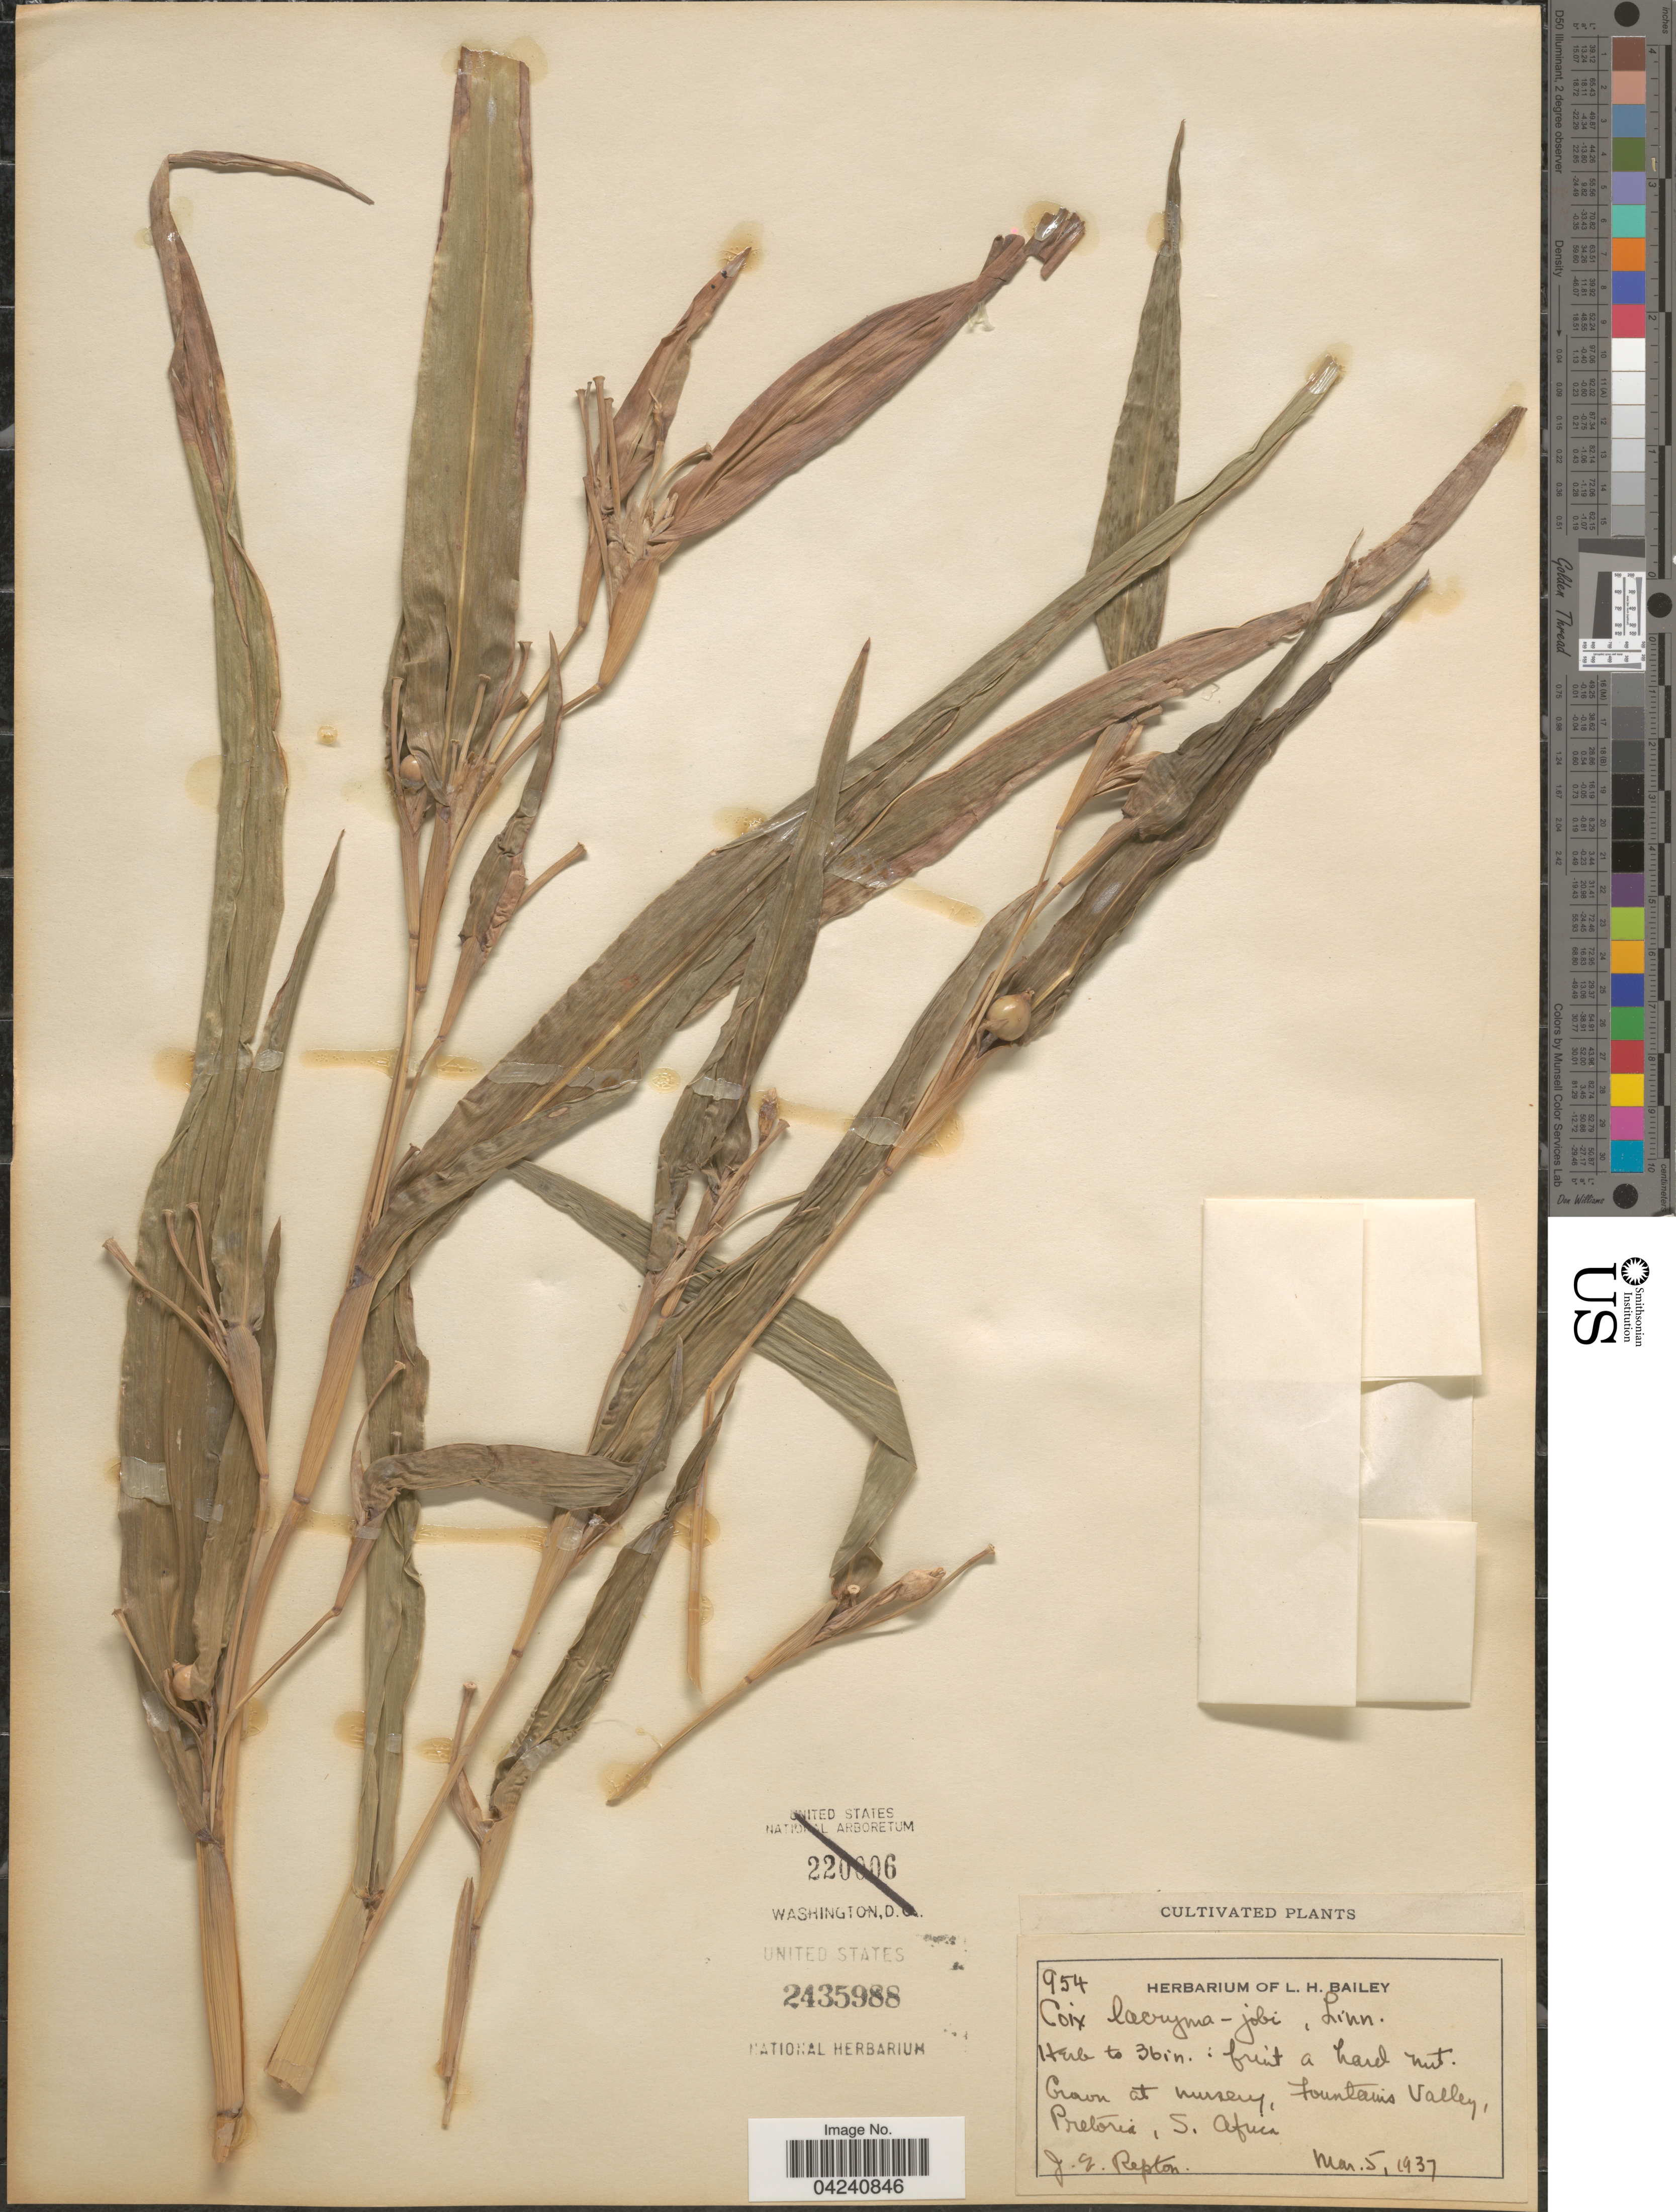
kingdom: Plantae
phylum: Tracheophyta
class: Liliopsida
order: Poales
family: Poaceae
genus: Coix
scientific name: Coix lacryma-jobi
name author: L.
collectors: J. Repton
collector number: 954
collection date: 1937-03-05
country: South Africa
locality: Grown at a nursery, Fountains Valley, Pretoria, S. Africa.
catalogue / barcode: US 2435988